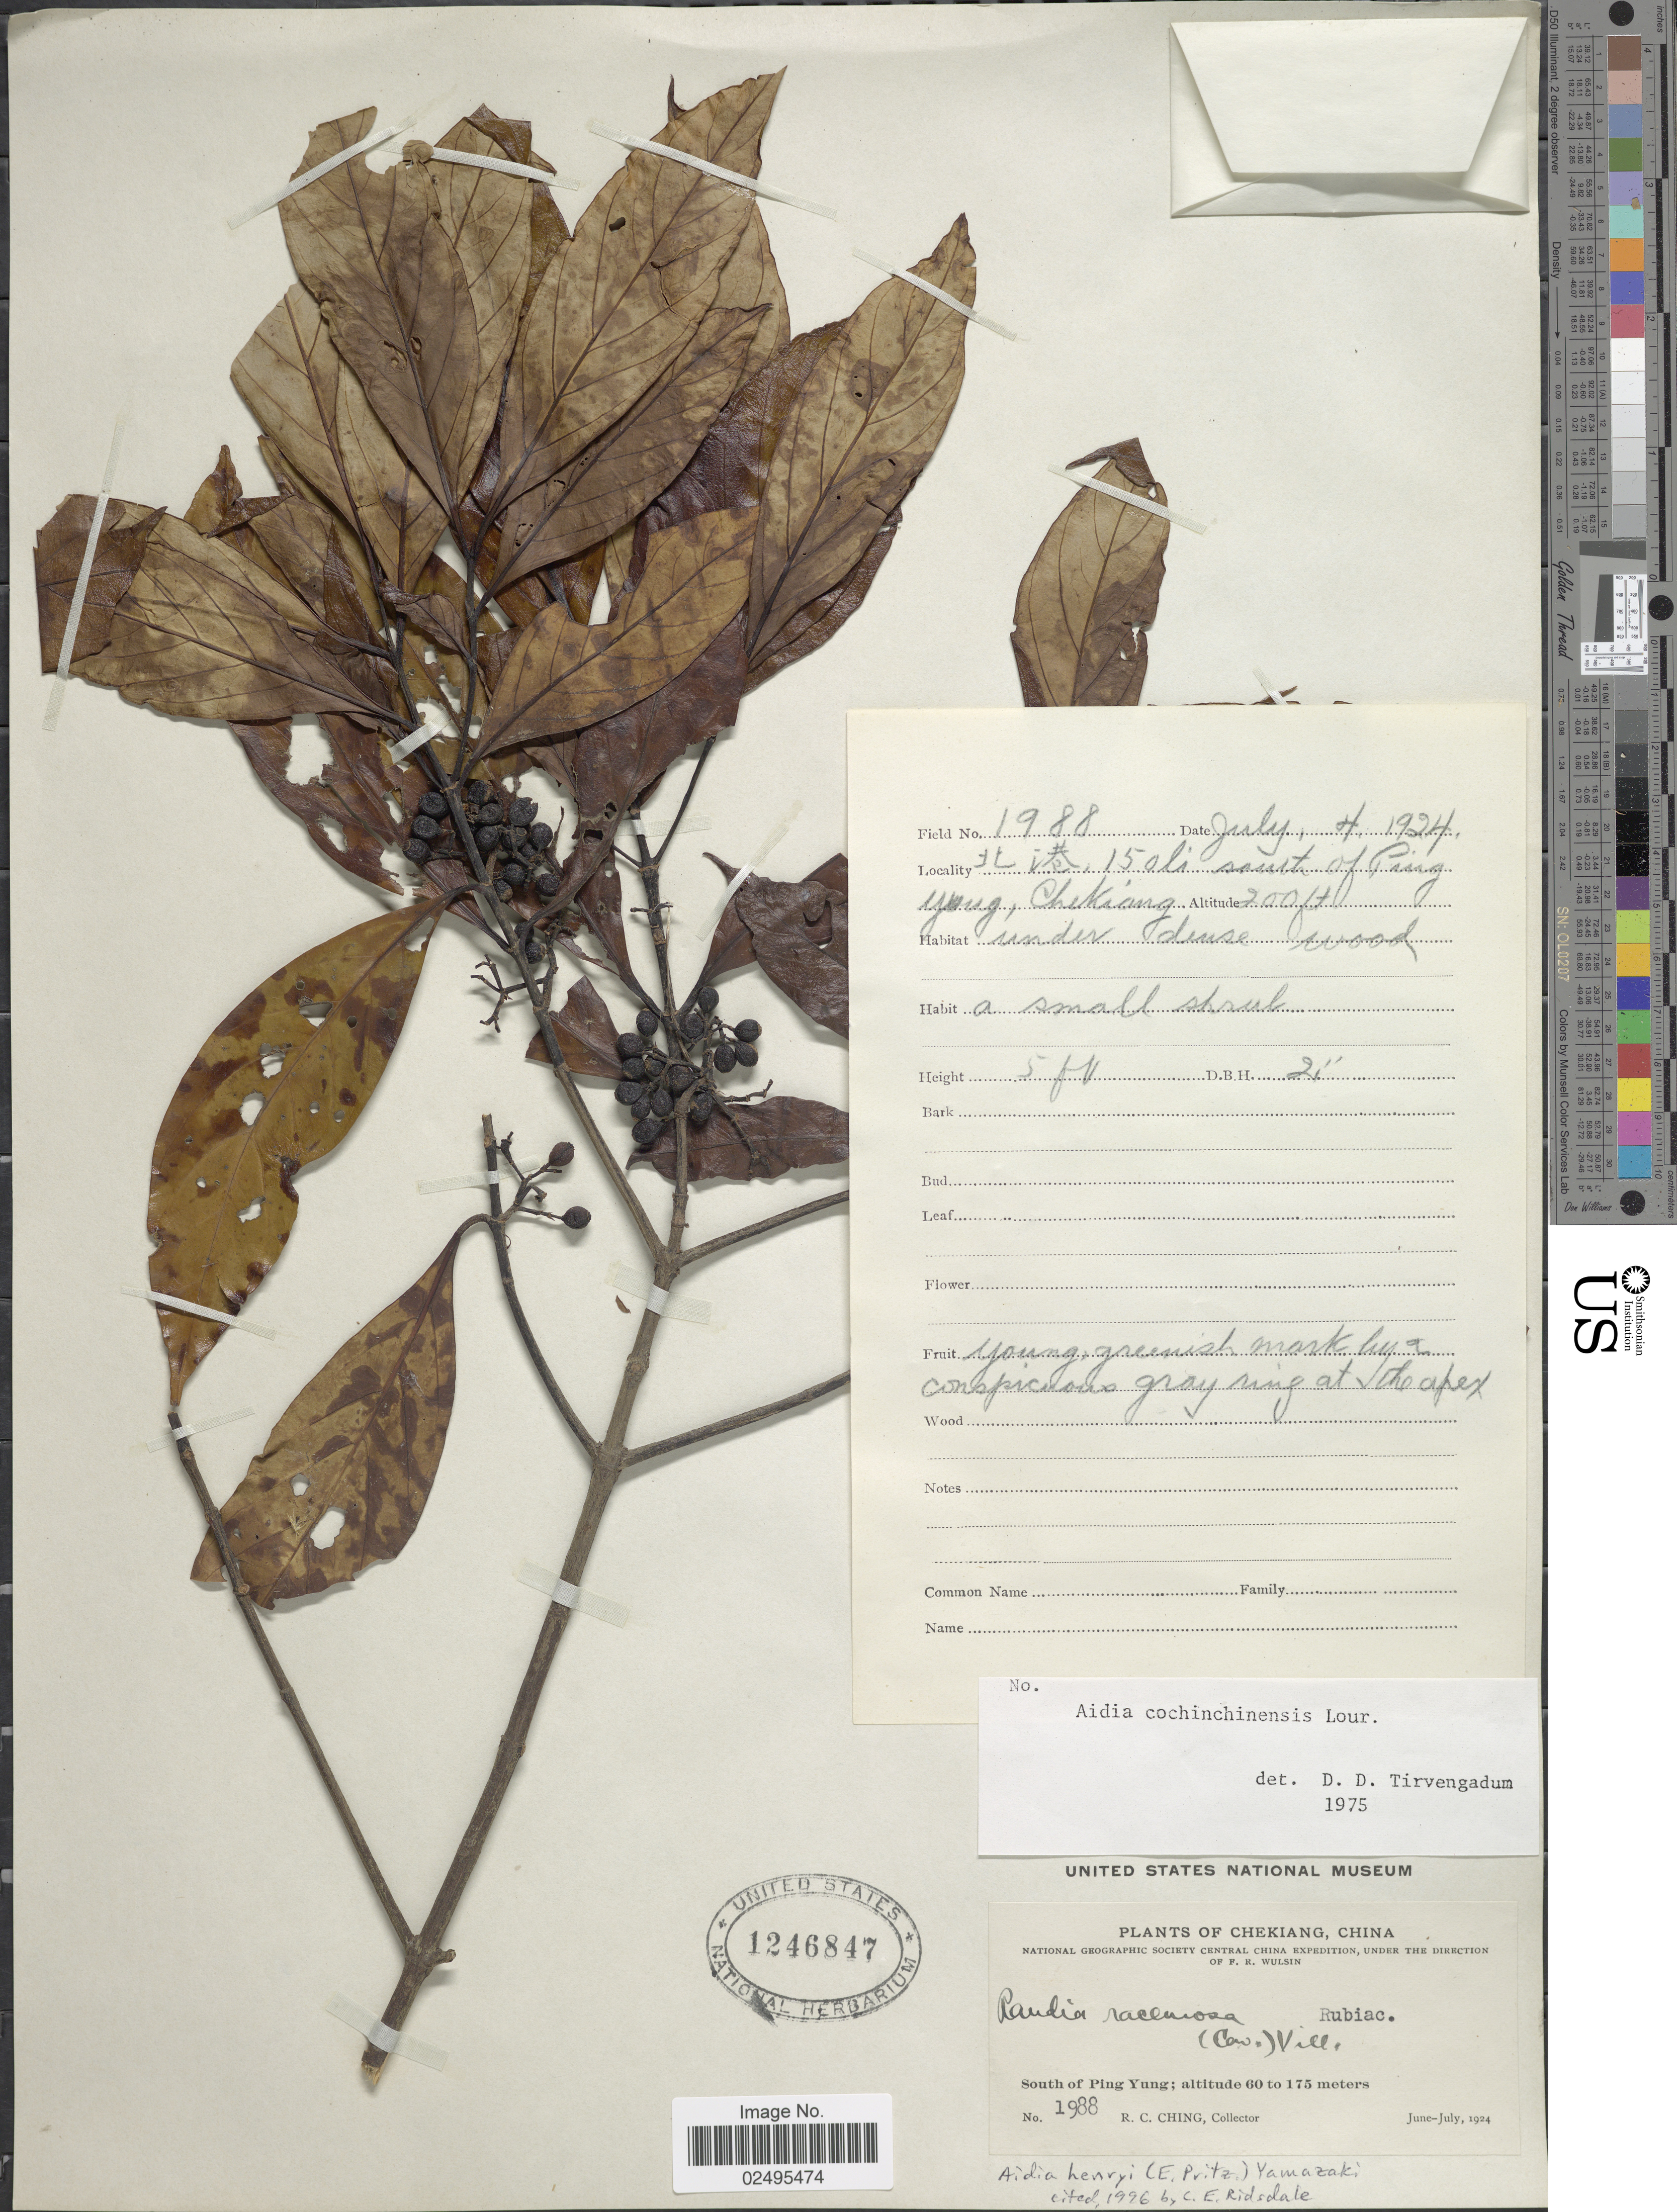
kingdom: Plantae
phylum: Tracheophyta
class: Magnoliopsida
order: Gentianales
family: Rubiaceae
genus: Aidia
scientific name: Aidia henryi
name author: (E. Pritz.) T. Yamaz.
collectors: R. C. Ching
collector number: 1988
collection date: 1924-07-04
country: China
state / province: Zhejiang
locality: Chekiang, South of Ping Yung, 150k. south of Ping Yung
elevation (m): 61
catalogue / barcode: US 1246847